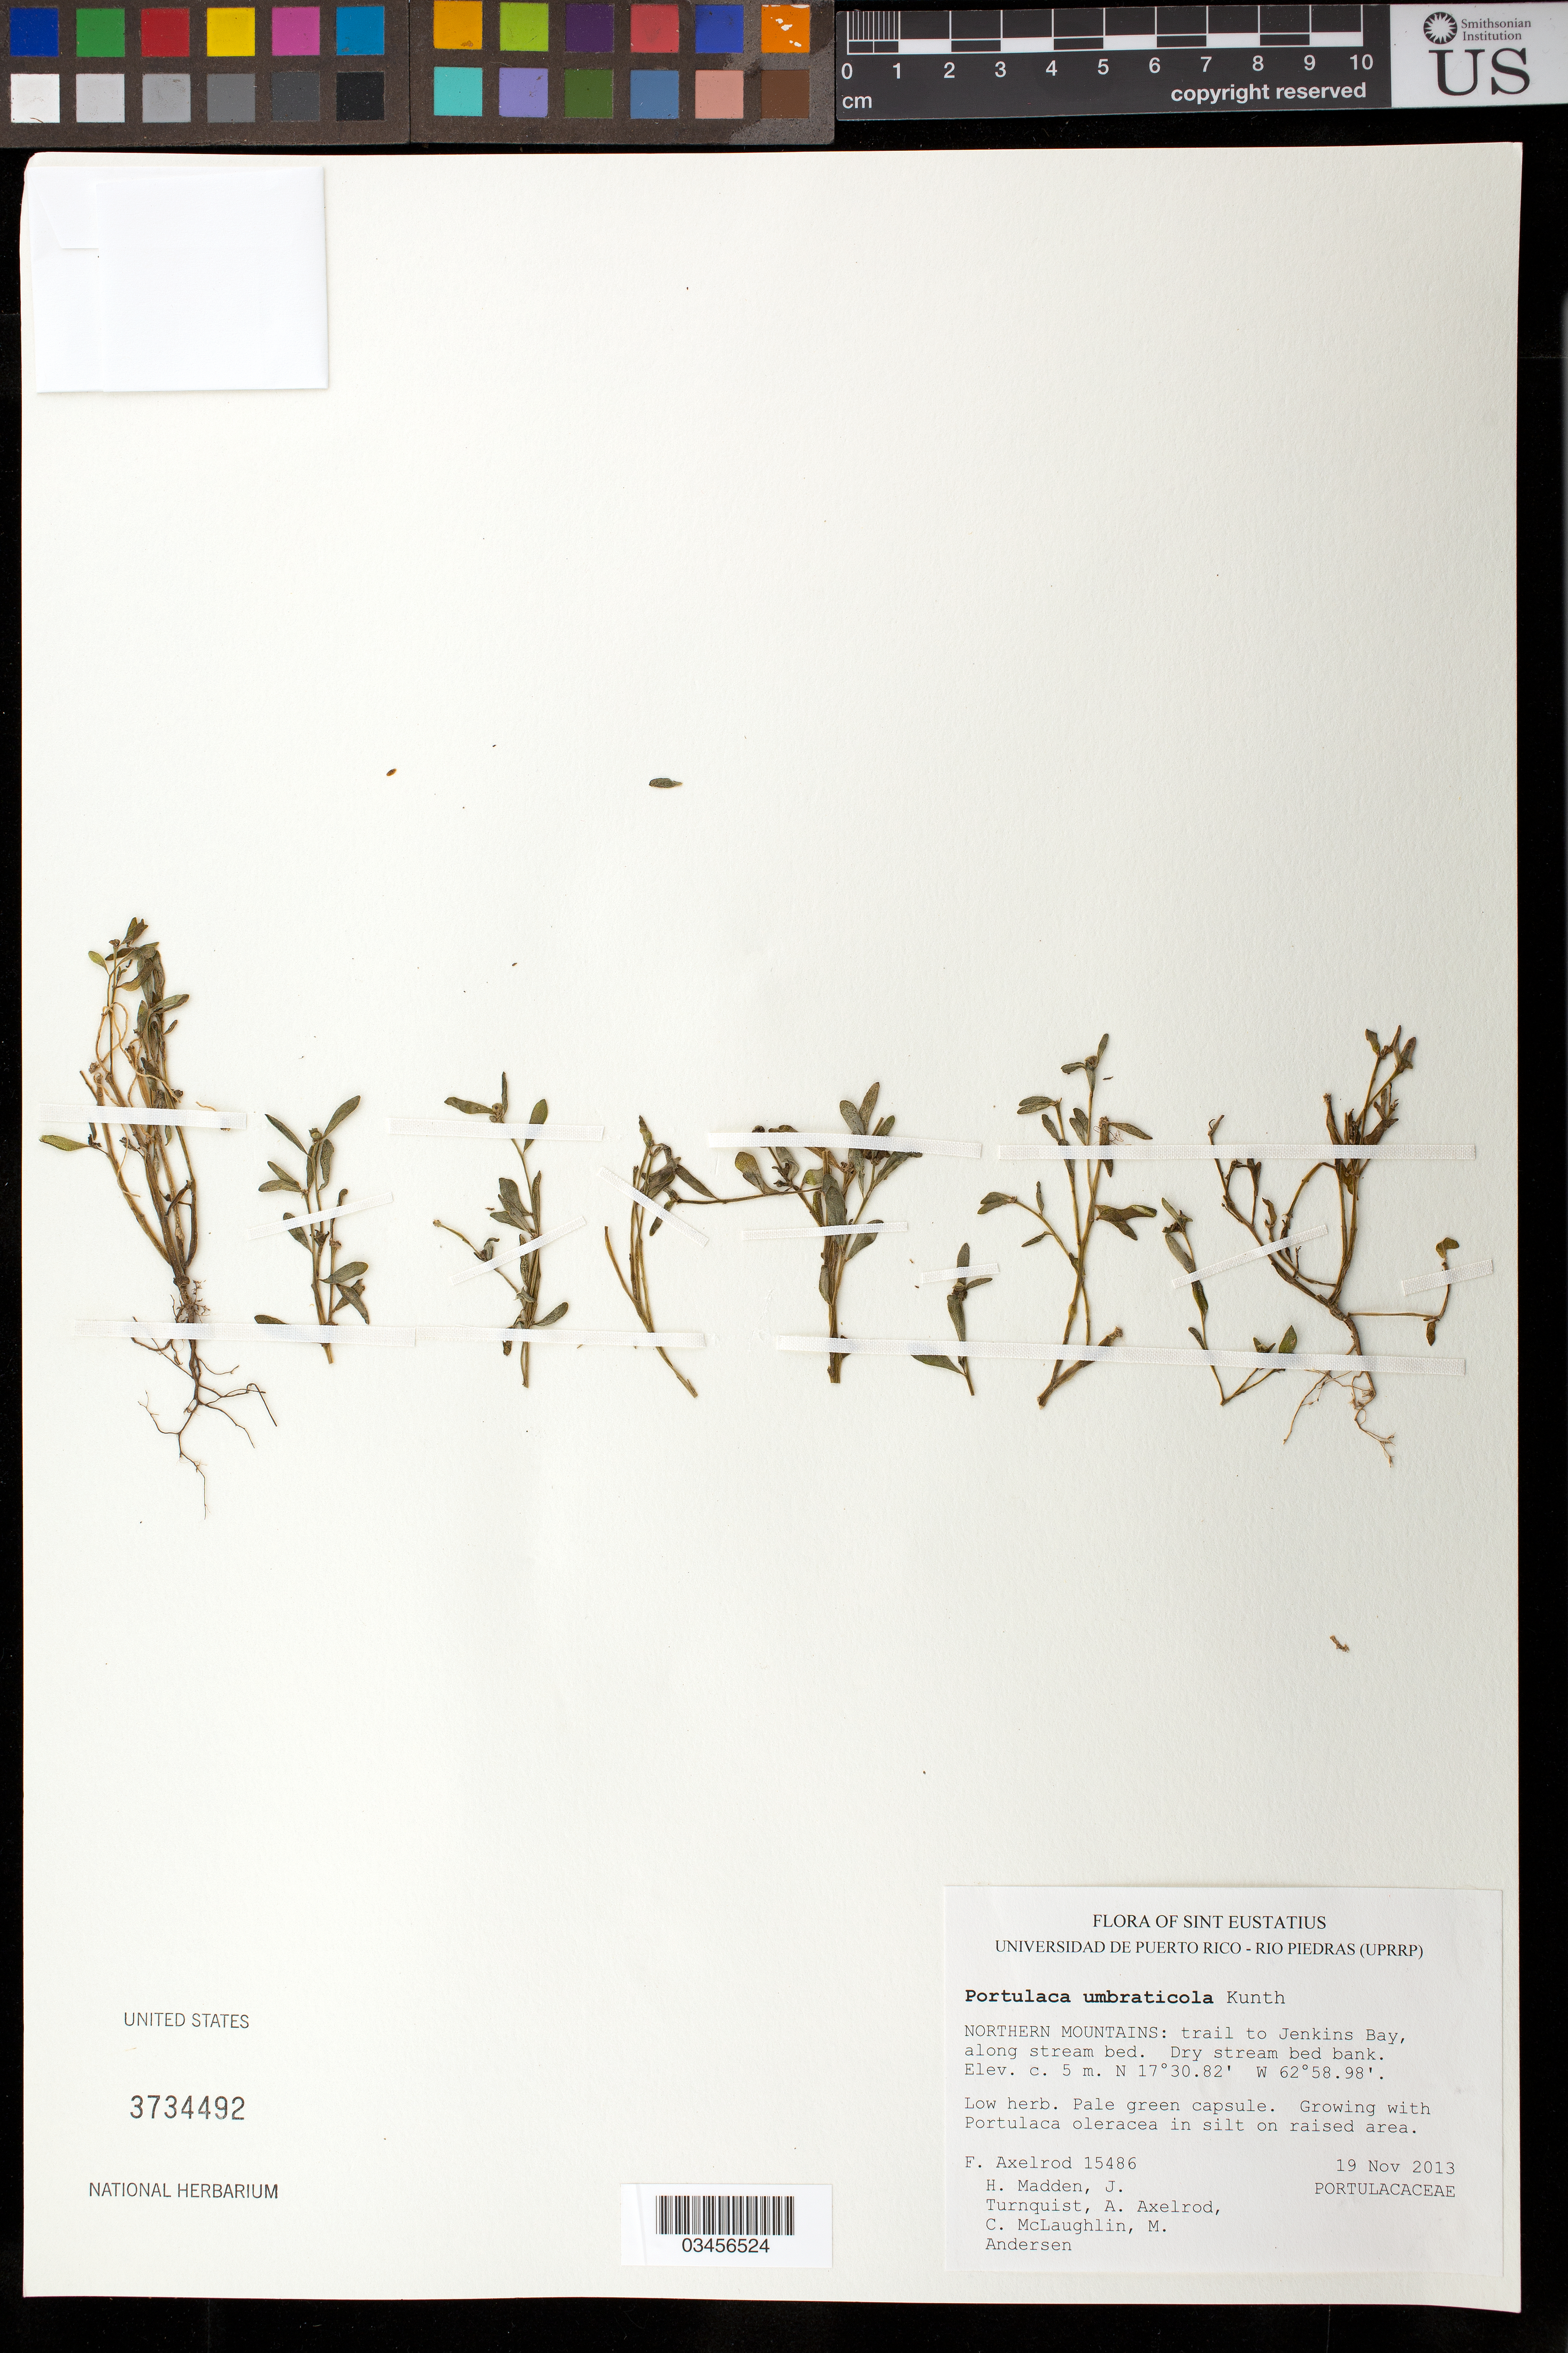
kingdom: Plantae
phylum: Tracheophyta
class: Magnoliopsida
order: Caryophyllales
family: Portulacaceae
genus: Portulaca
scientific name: Portulaca umbraticola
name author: Kunth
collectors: F. S. Axelrod, H. Madden, J. Turnquist, A. Axelrod, C. McLaughlin & M. Andersen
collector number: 15486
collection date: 2013-11-19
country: Netherlands Antilles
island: Sint Eustatius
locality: Northern Mountains: trail to Jenkins Bay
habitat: Dry stream bed bank. Growing with Potulaca oleracea in silt on raised area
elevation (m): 5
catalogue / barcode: US 3734492